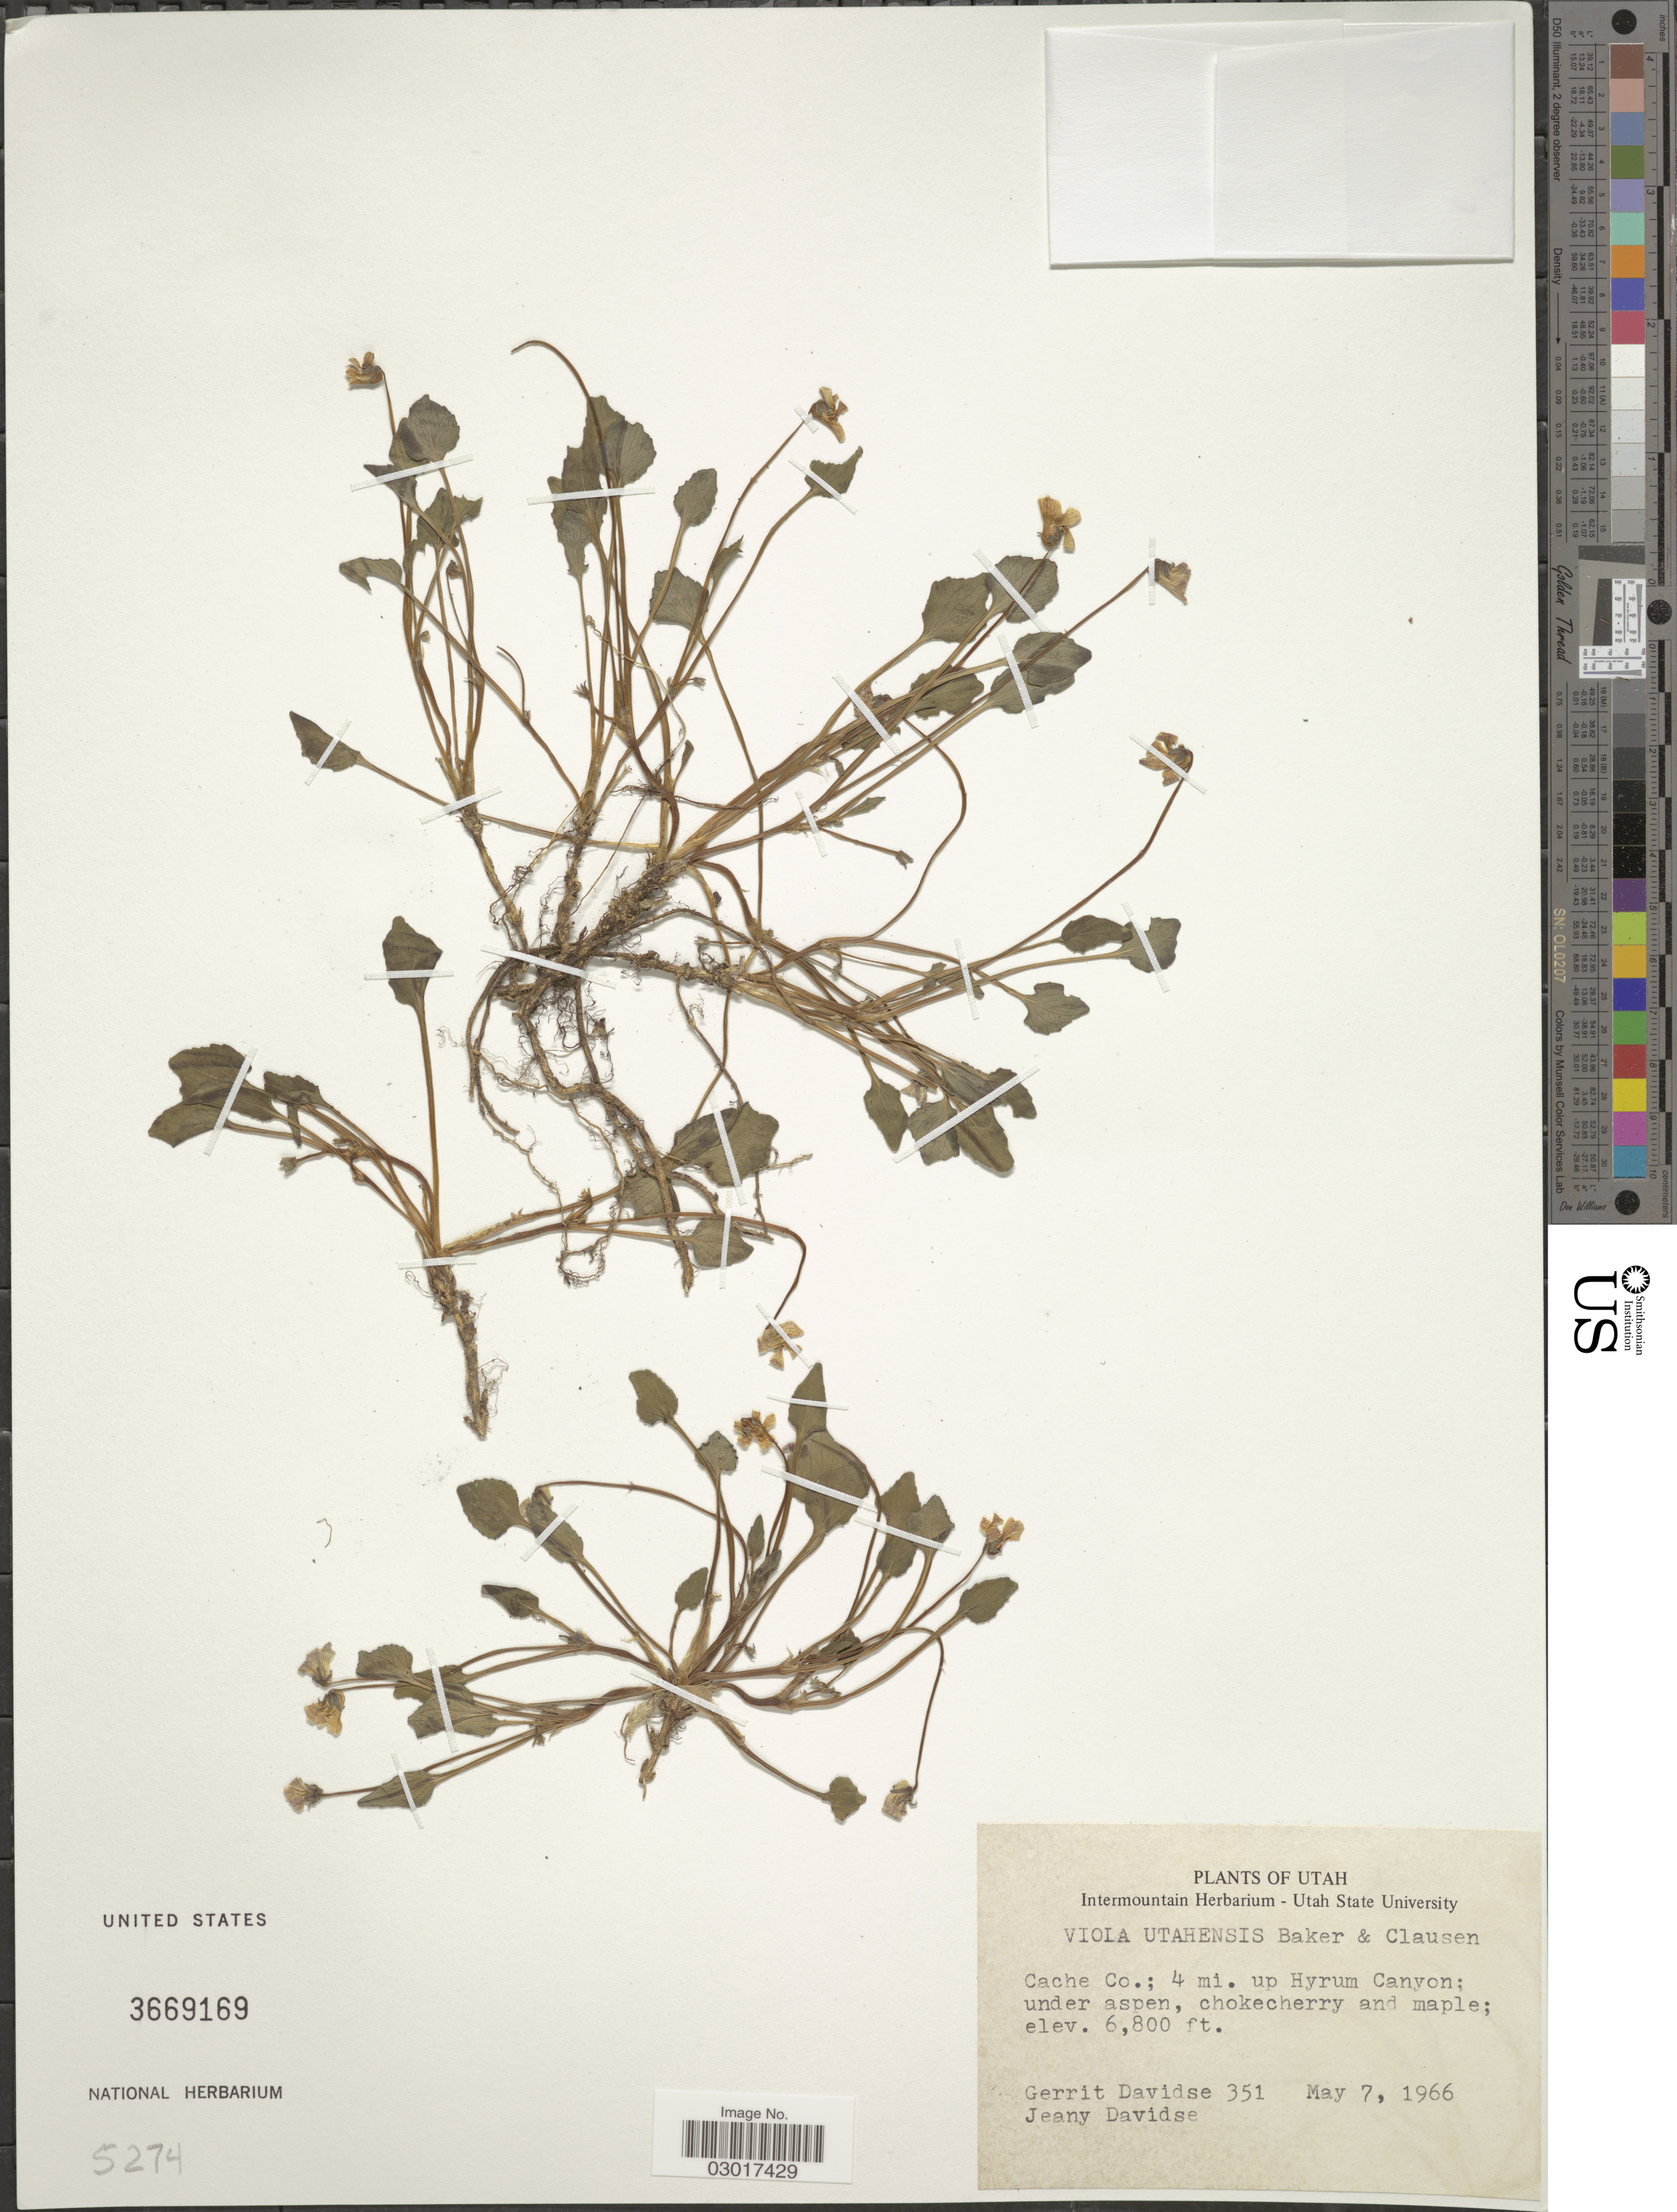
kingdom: Plantae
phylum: Tracheophyta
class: Magnoliopsida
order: Malpighiales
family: Violaceae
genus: Viola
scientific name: Viola utahensis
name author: M.S. Baker & J.C. Clausen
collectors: G. Davidse & J. Davidse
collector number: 351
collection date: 1966-05-07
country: United States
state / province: Utah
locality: Cache Co.; 4 mi. up Hyrum Canyon.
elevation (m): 2073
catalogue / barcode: US 3669169